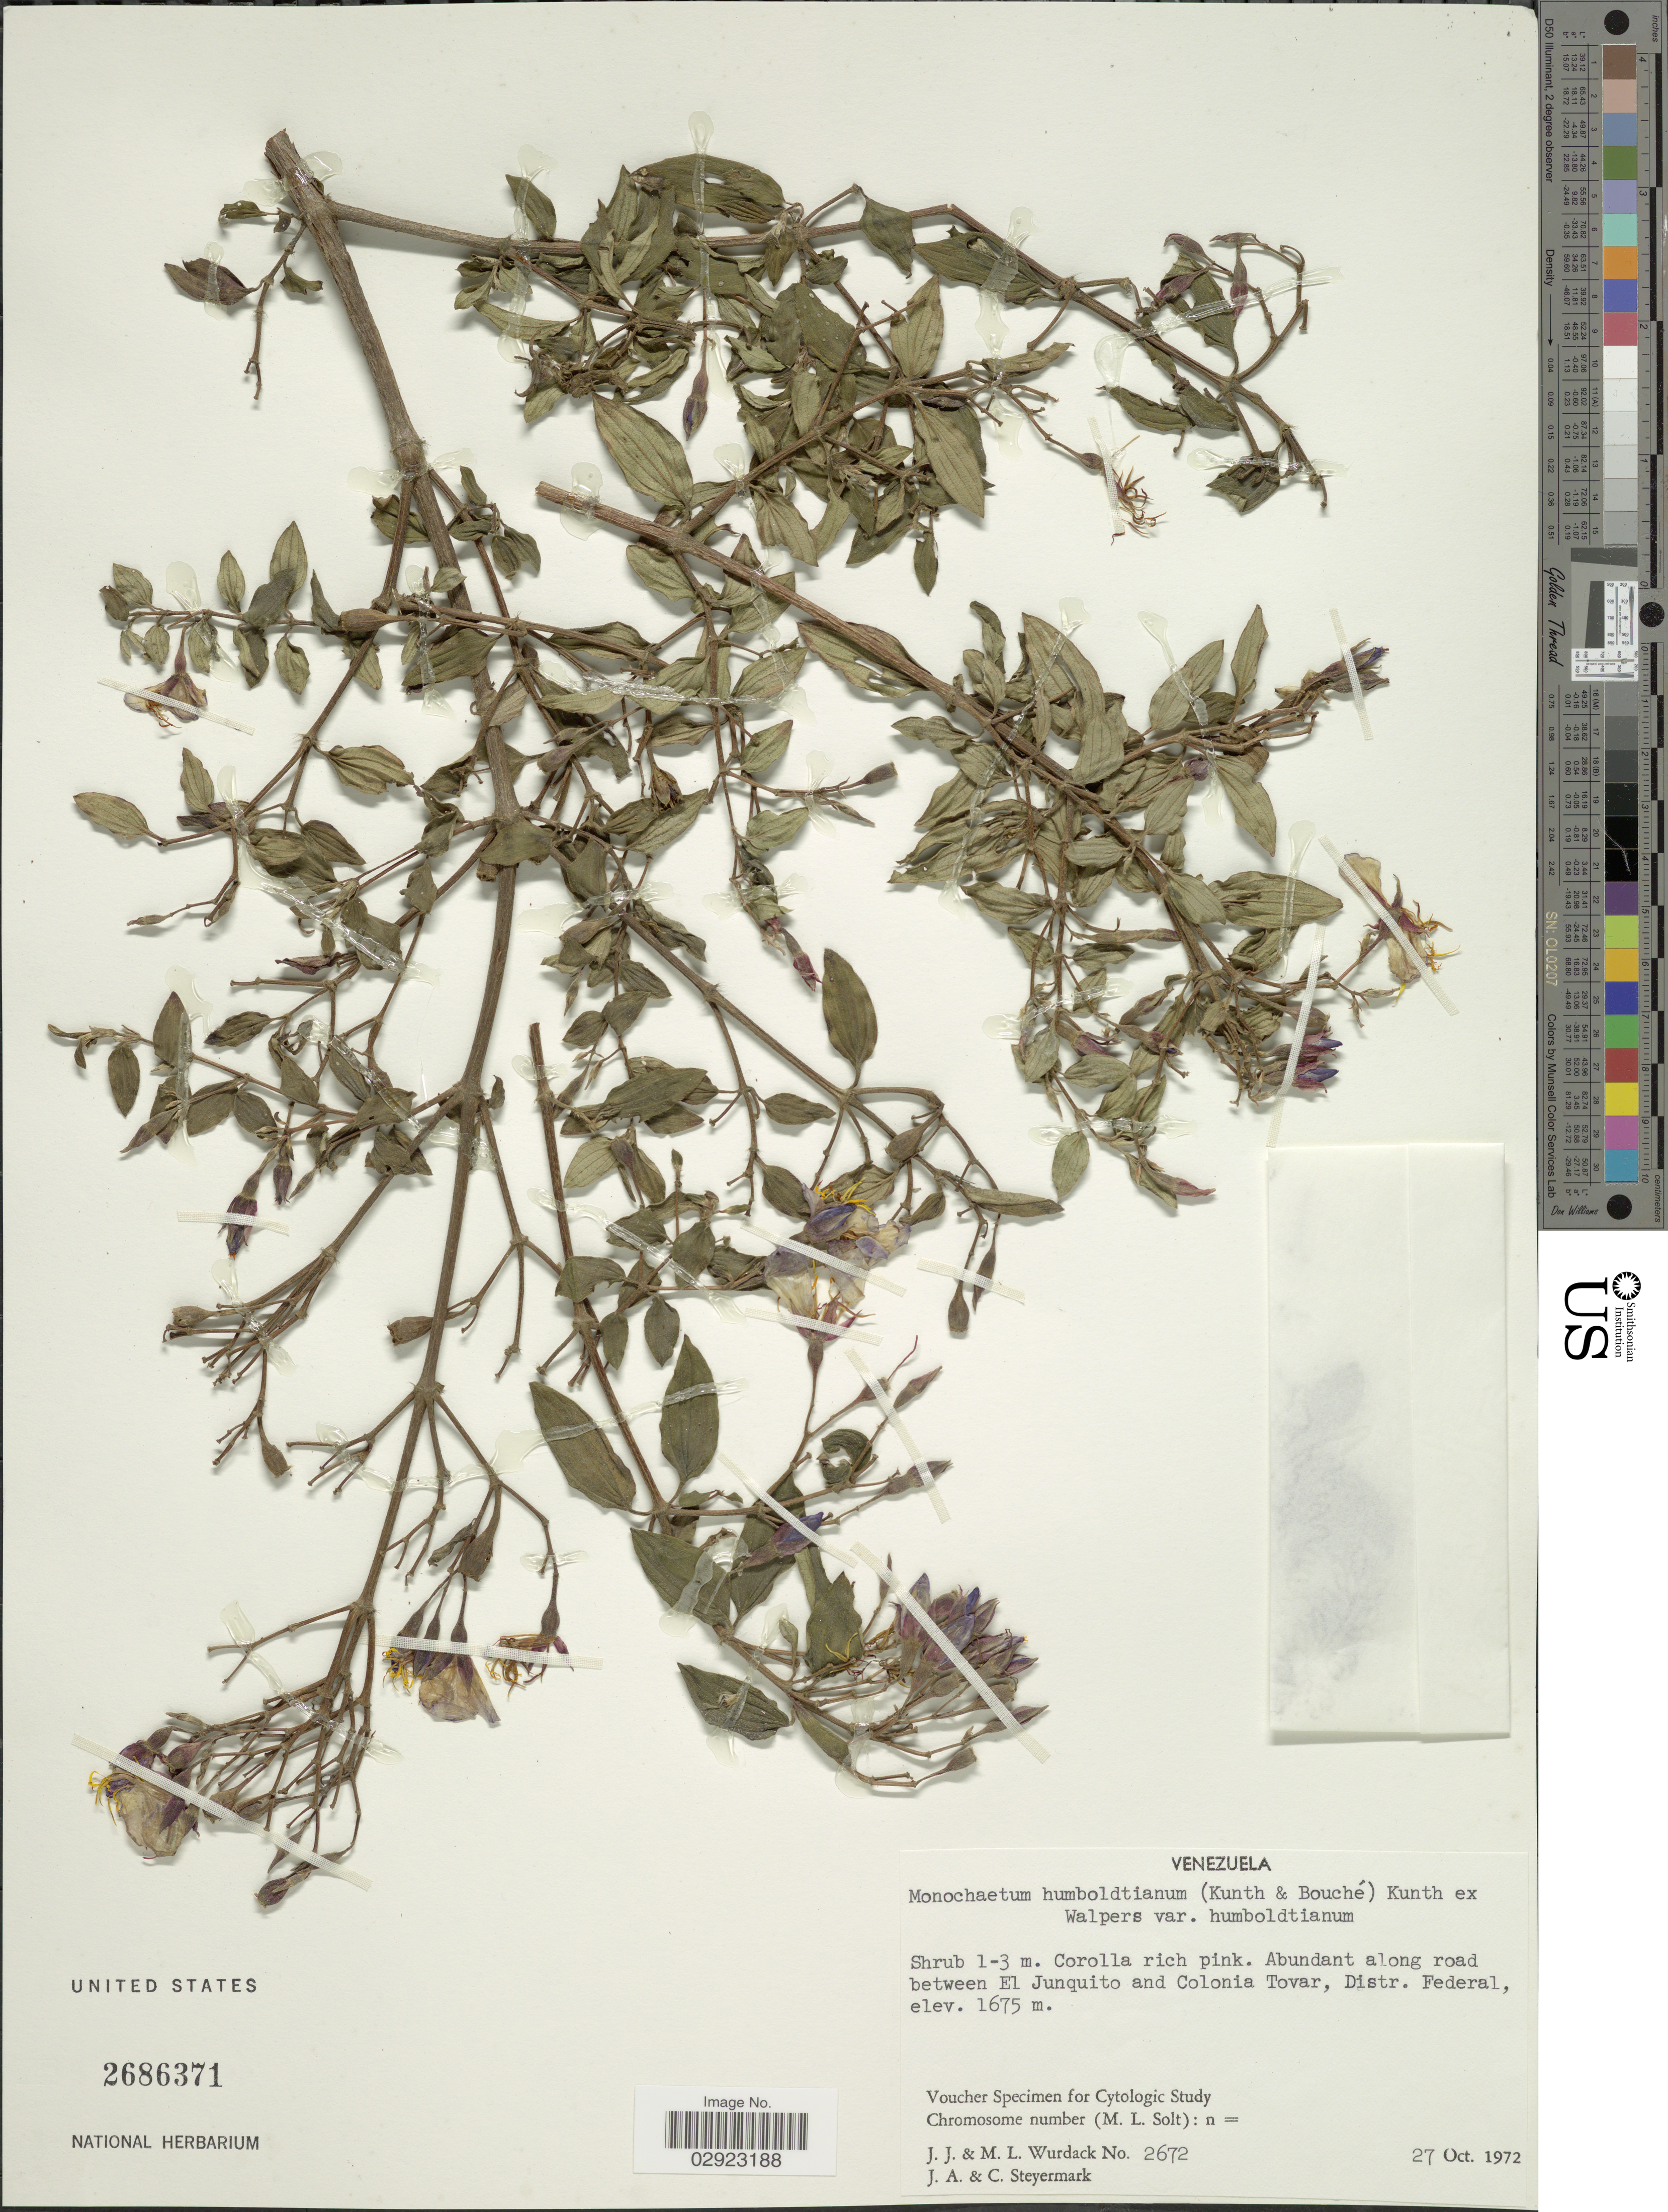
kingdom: Plantae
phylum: Tracheophyta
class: Magnoliopsida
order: Myrtales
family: Melastomataceae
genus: Monochaetum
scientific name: Monochaetum humboldtianum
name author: Kunth ex Walp.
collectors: J. J. Wurdack, M. L. Wurdack, J. Steyermark & C. Steyermark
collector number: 2672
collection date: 1972-10-27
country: Venezuela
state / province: Vargas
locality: Abundant along road between El Junquito and Colonia Tovar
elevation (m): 1675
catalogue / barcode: US 2686371